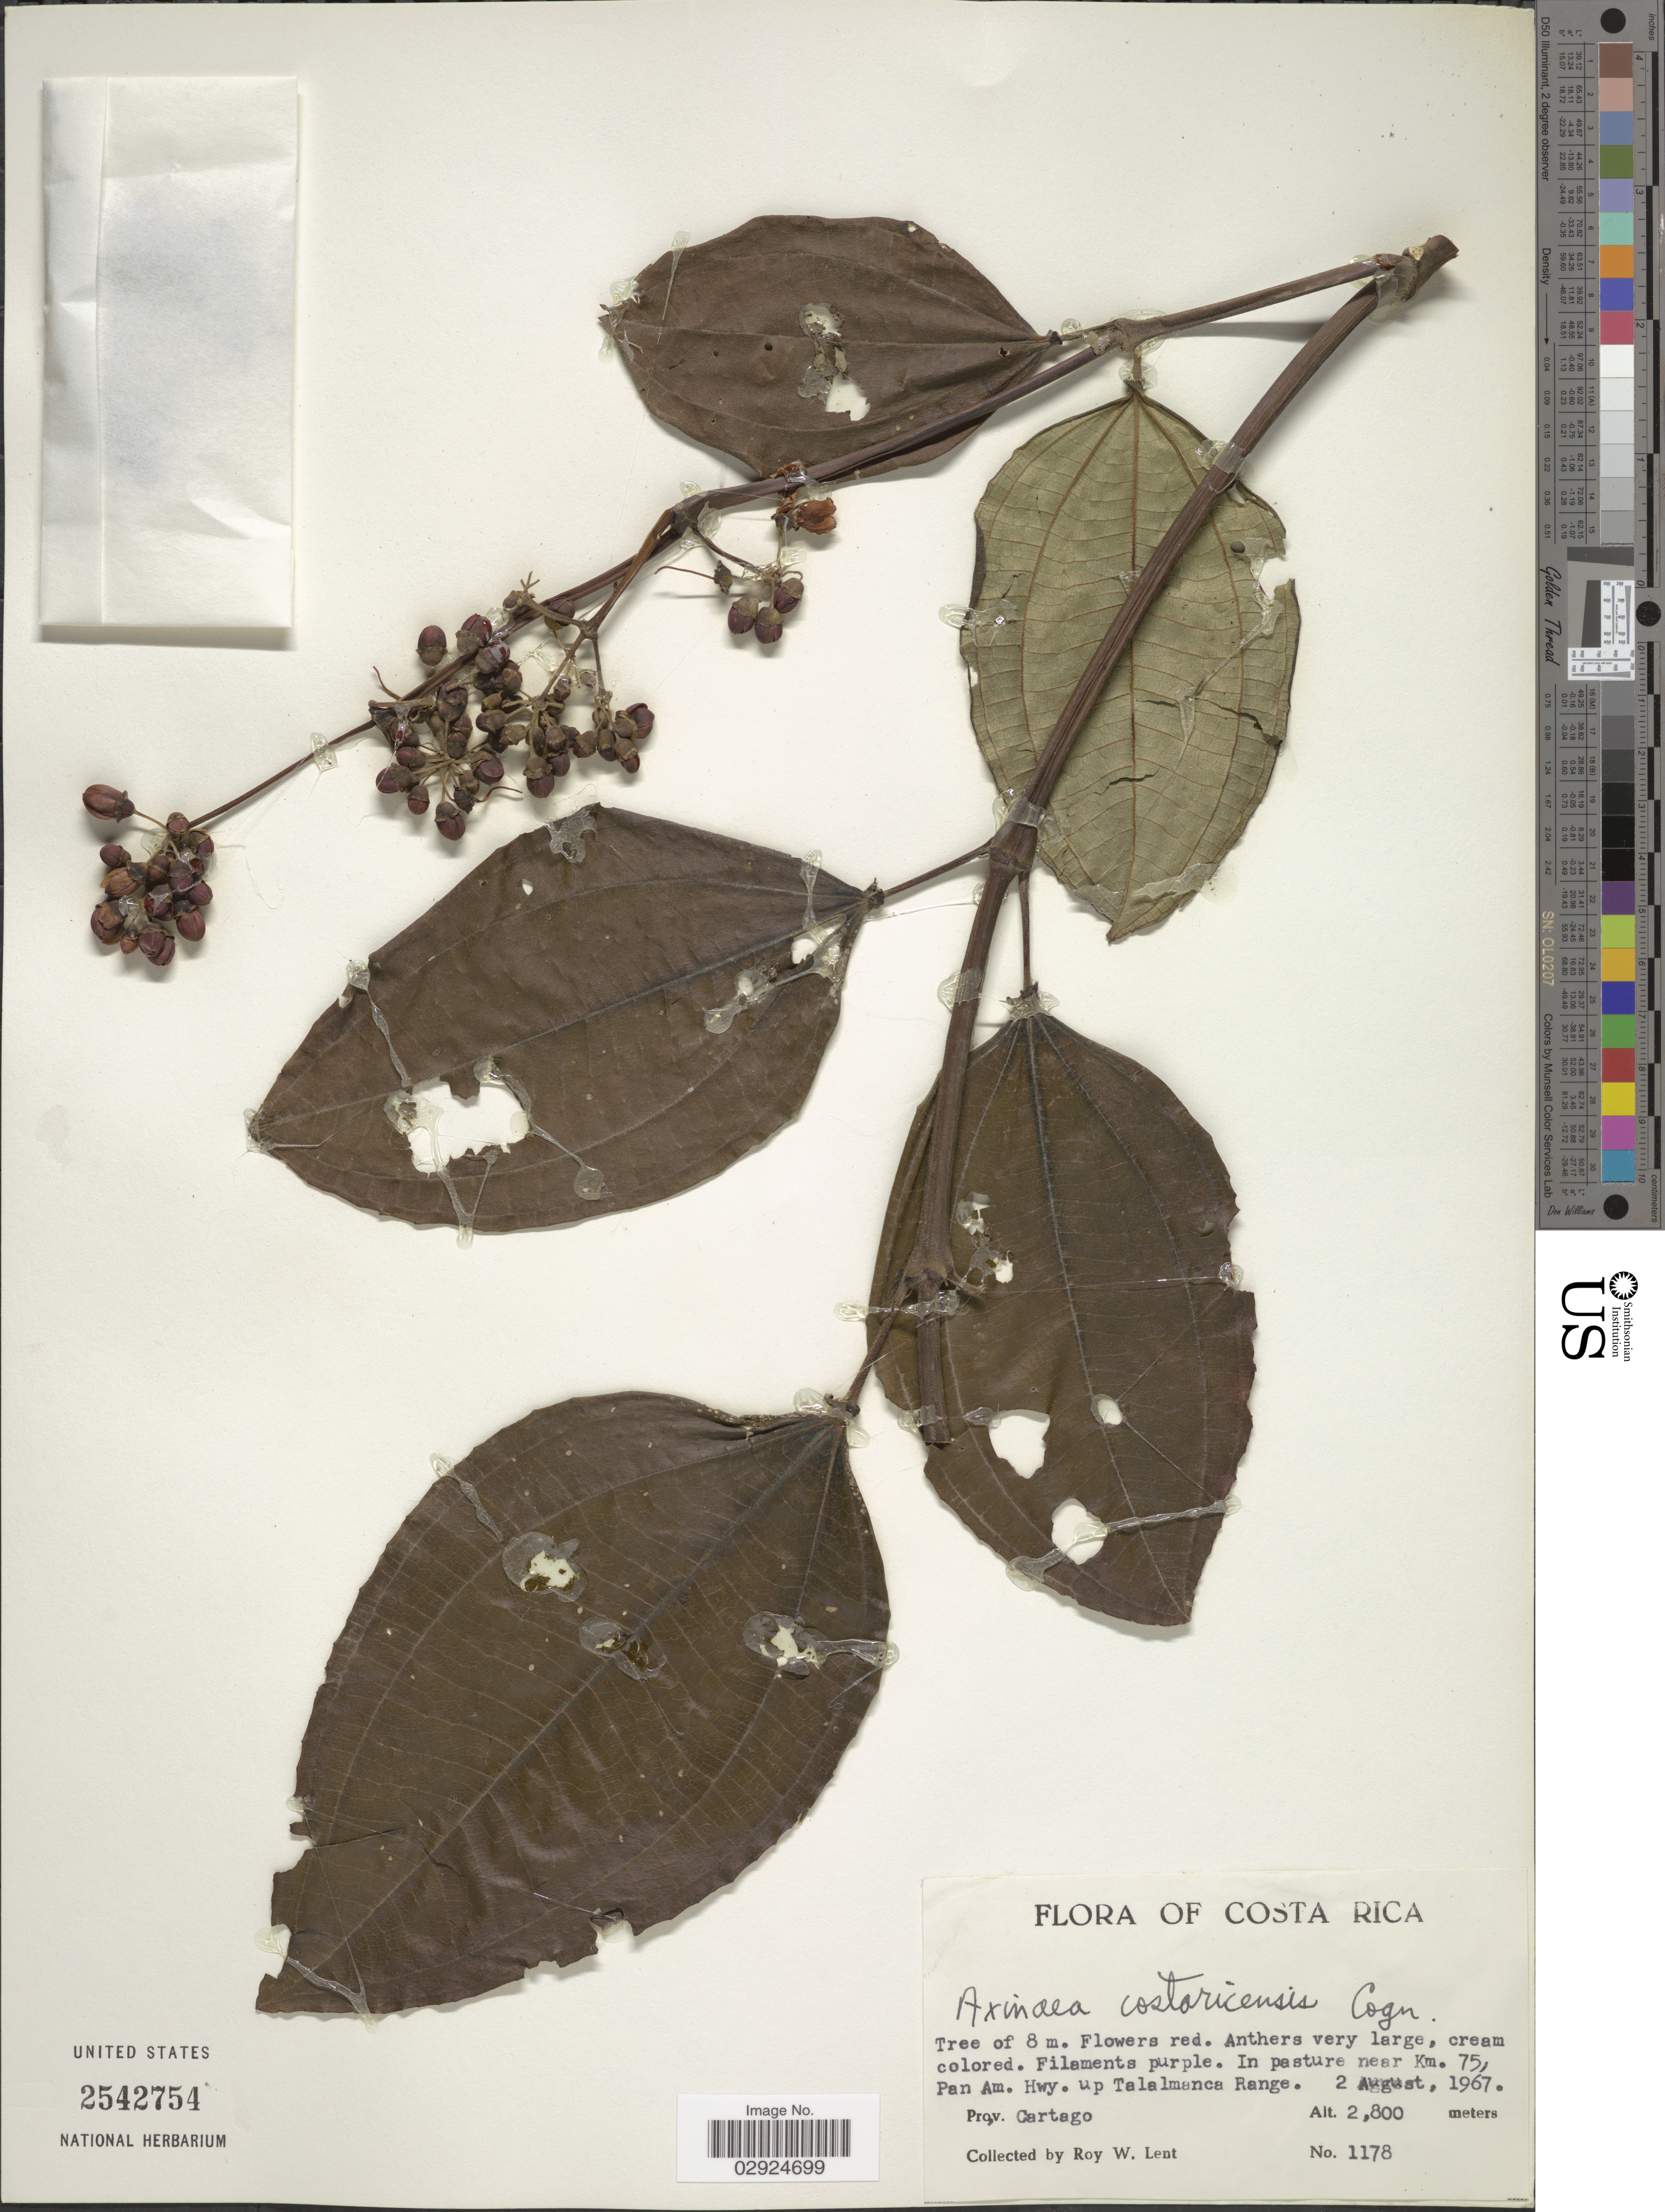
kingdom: Plantae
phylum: Tracheophyta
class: Magnoliopsida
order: Myrtales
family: Melastomataceae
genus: Axinaea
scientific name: Axinaea costaricensis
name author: Cogn. in A. DC.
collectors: R. W. Lent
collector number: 1178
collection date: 1967-08-02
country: Costa Rica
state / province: Cartago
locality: In pasture near Km. 75, Pan Am. Hwy. Up Talalmanca Range. Prov. Cartago.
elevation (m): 2800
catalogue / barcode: US 2542754